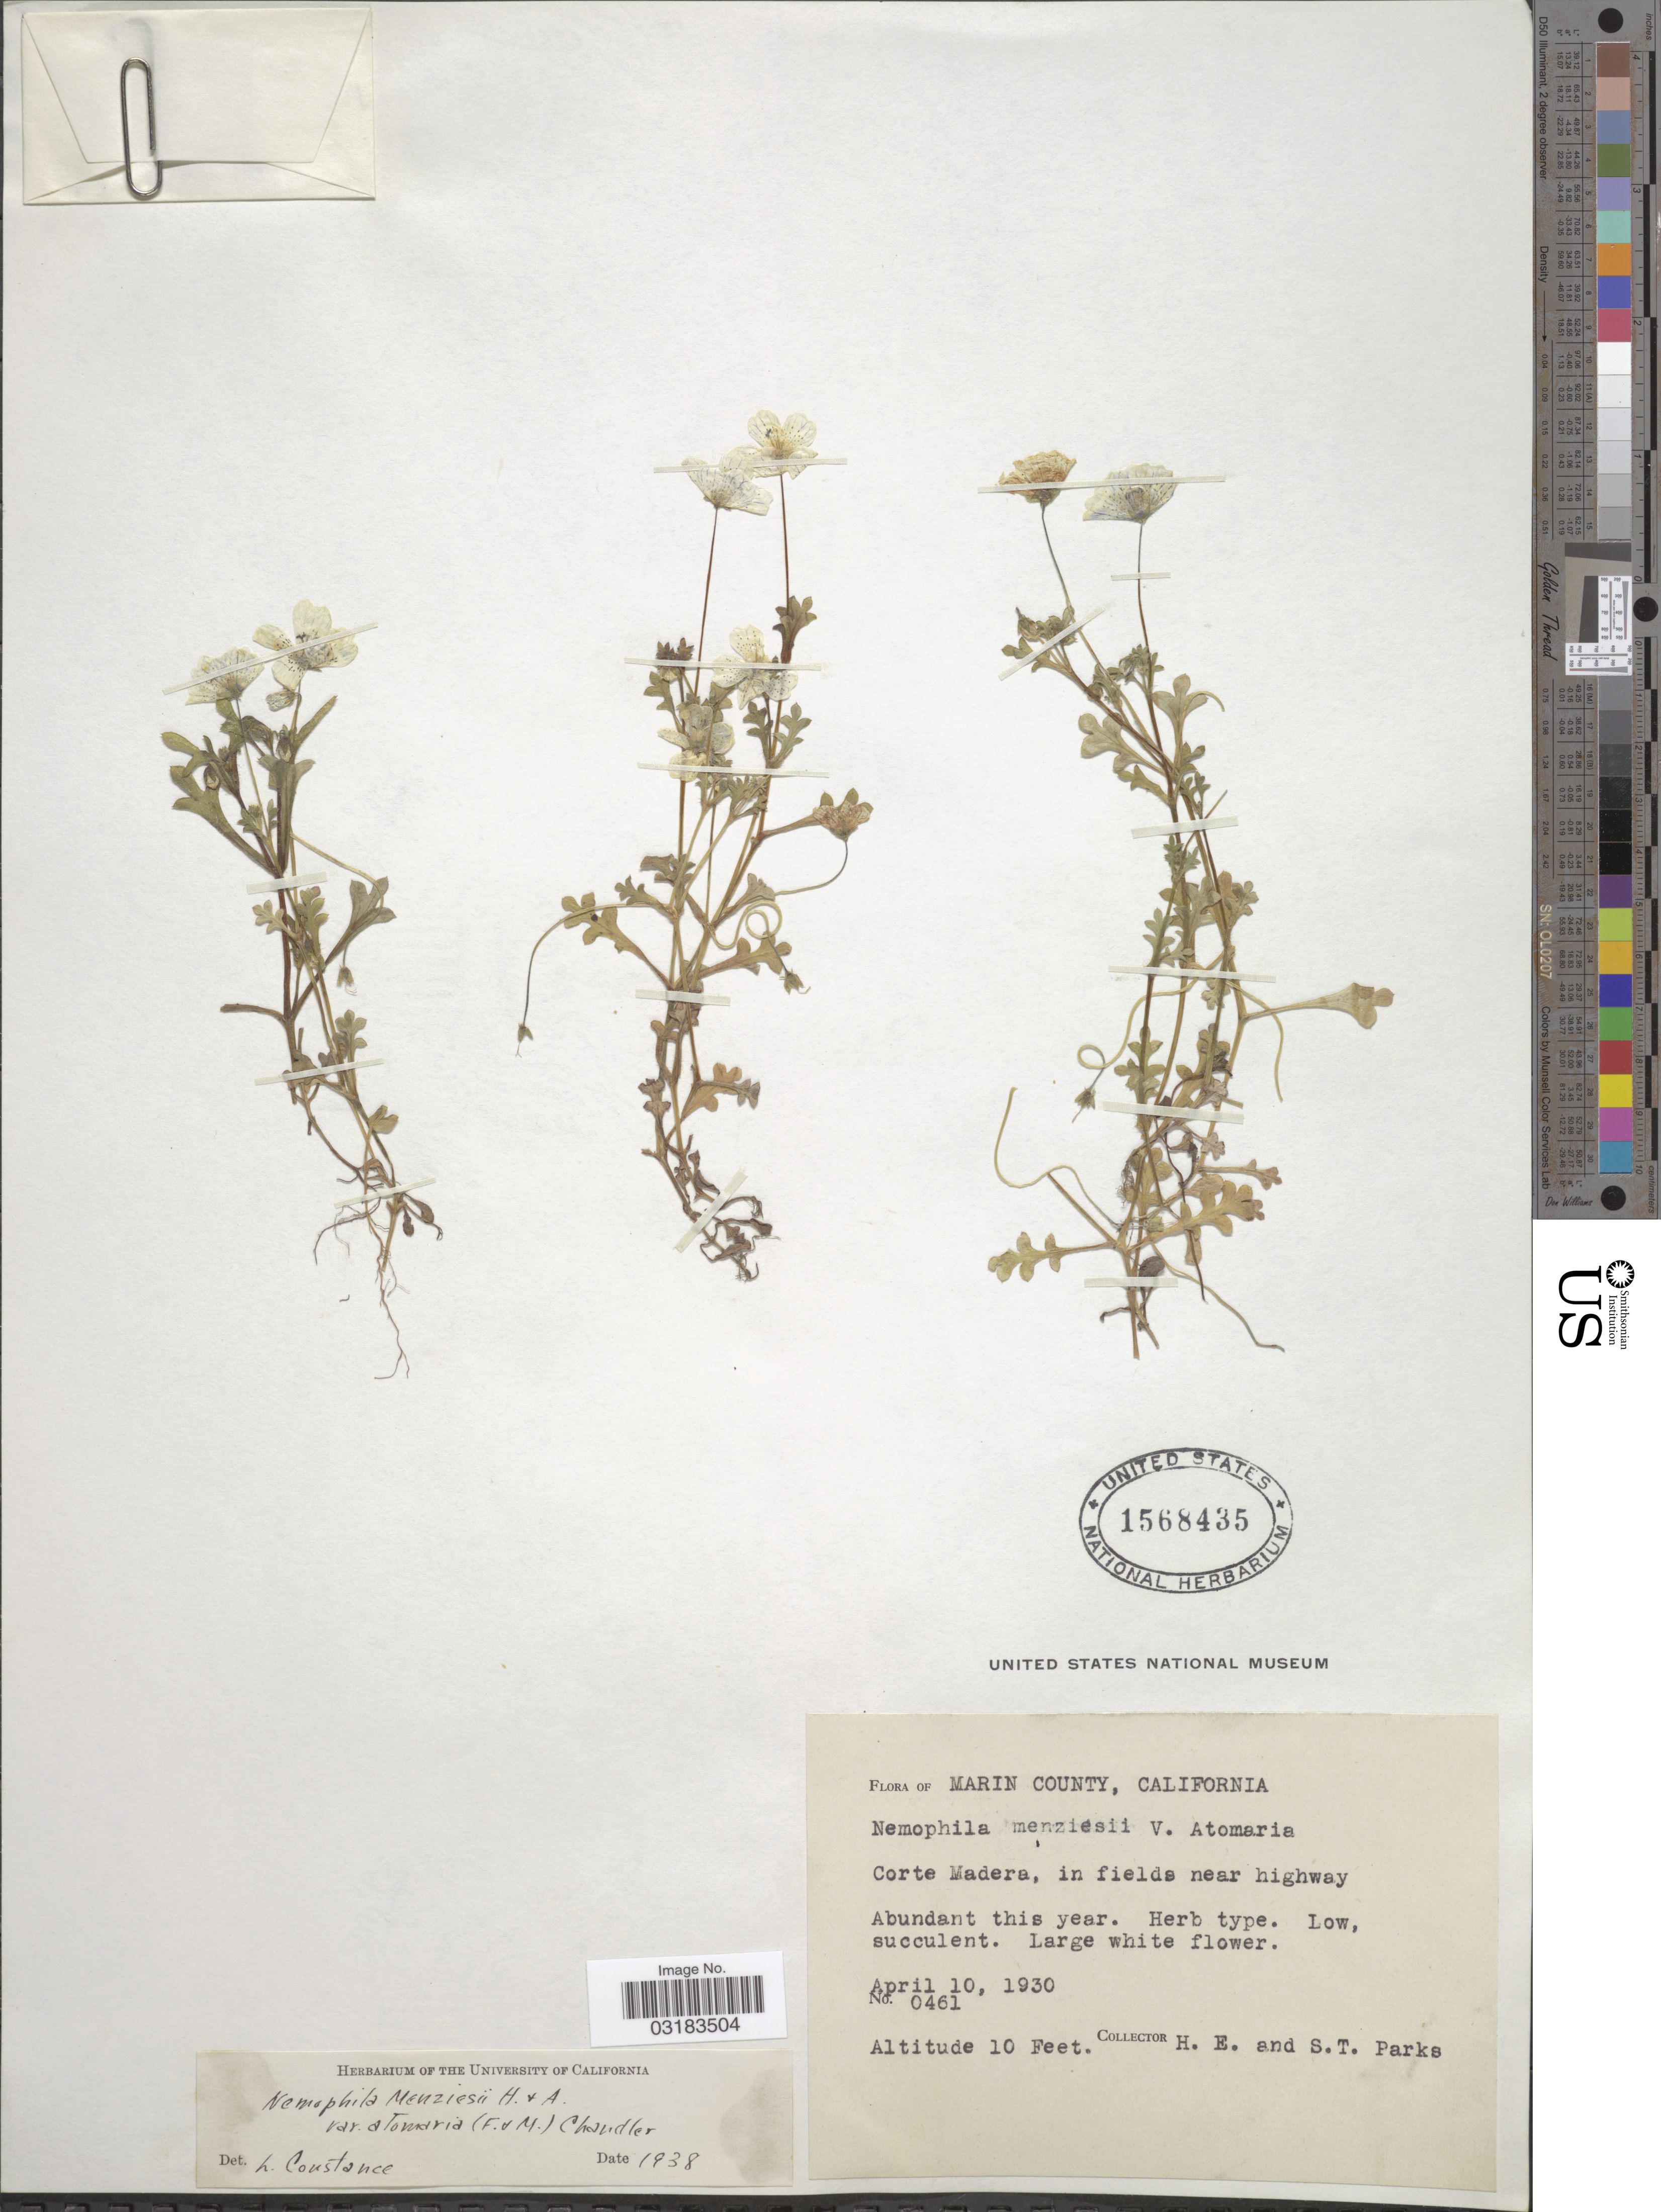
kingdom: Plantae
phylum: Tracheophyta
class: Magnoliopsida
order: Boraginales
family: Hydrophyllaceae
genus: Nemophila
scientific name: Nemophila menziesii var. atomaria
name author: (Fisch. & C.A. Mey.) H.P. Chandler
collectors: H. E. Parks & S. Parks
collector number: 0461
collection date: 1930-04-10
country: United States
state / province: California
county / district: Marin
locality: Marin County. Corte Madera, in fields near highway.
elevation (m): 3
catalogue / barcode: US 1568435